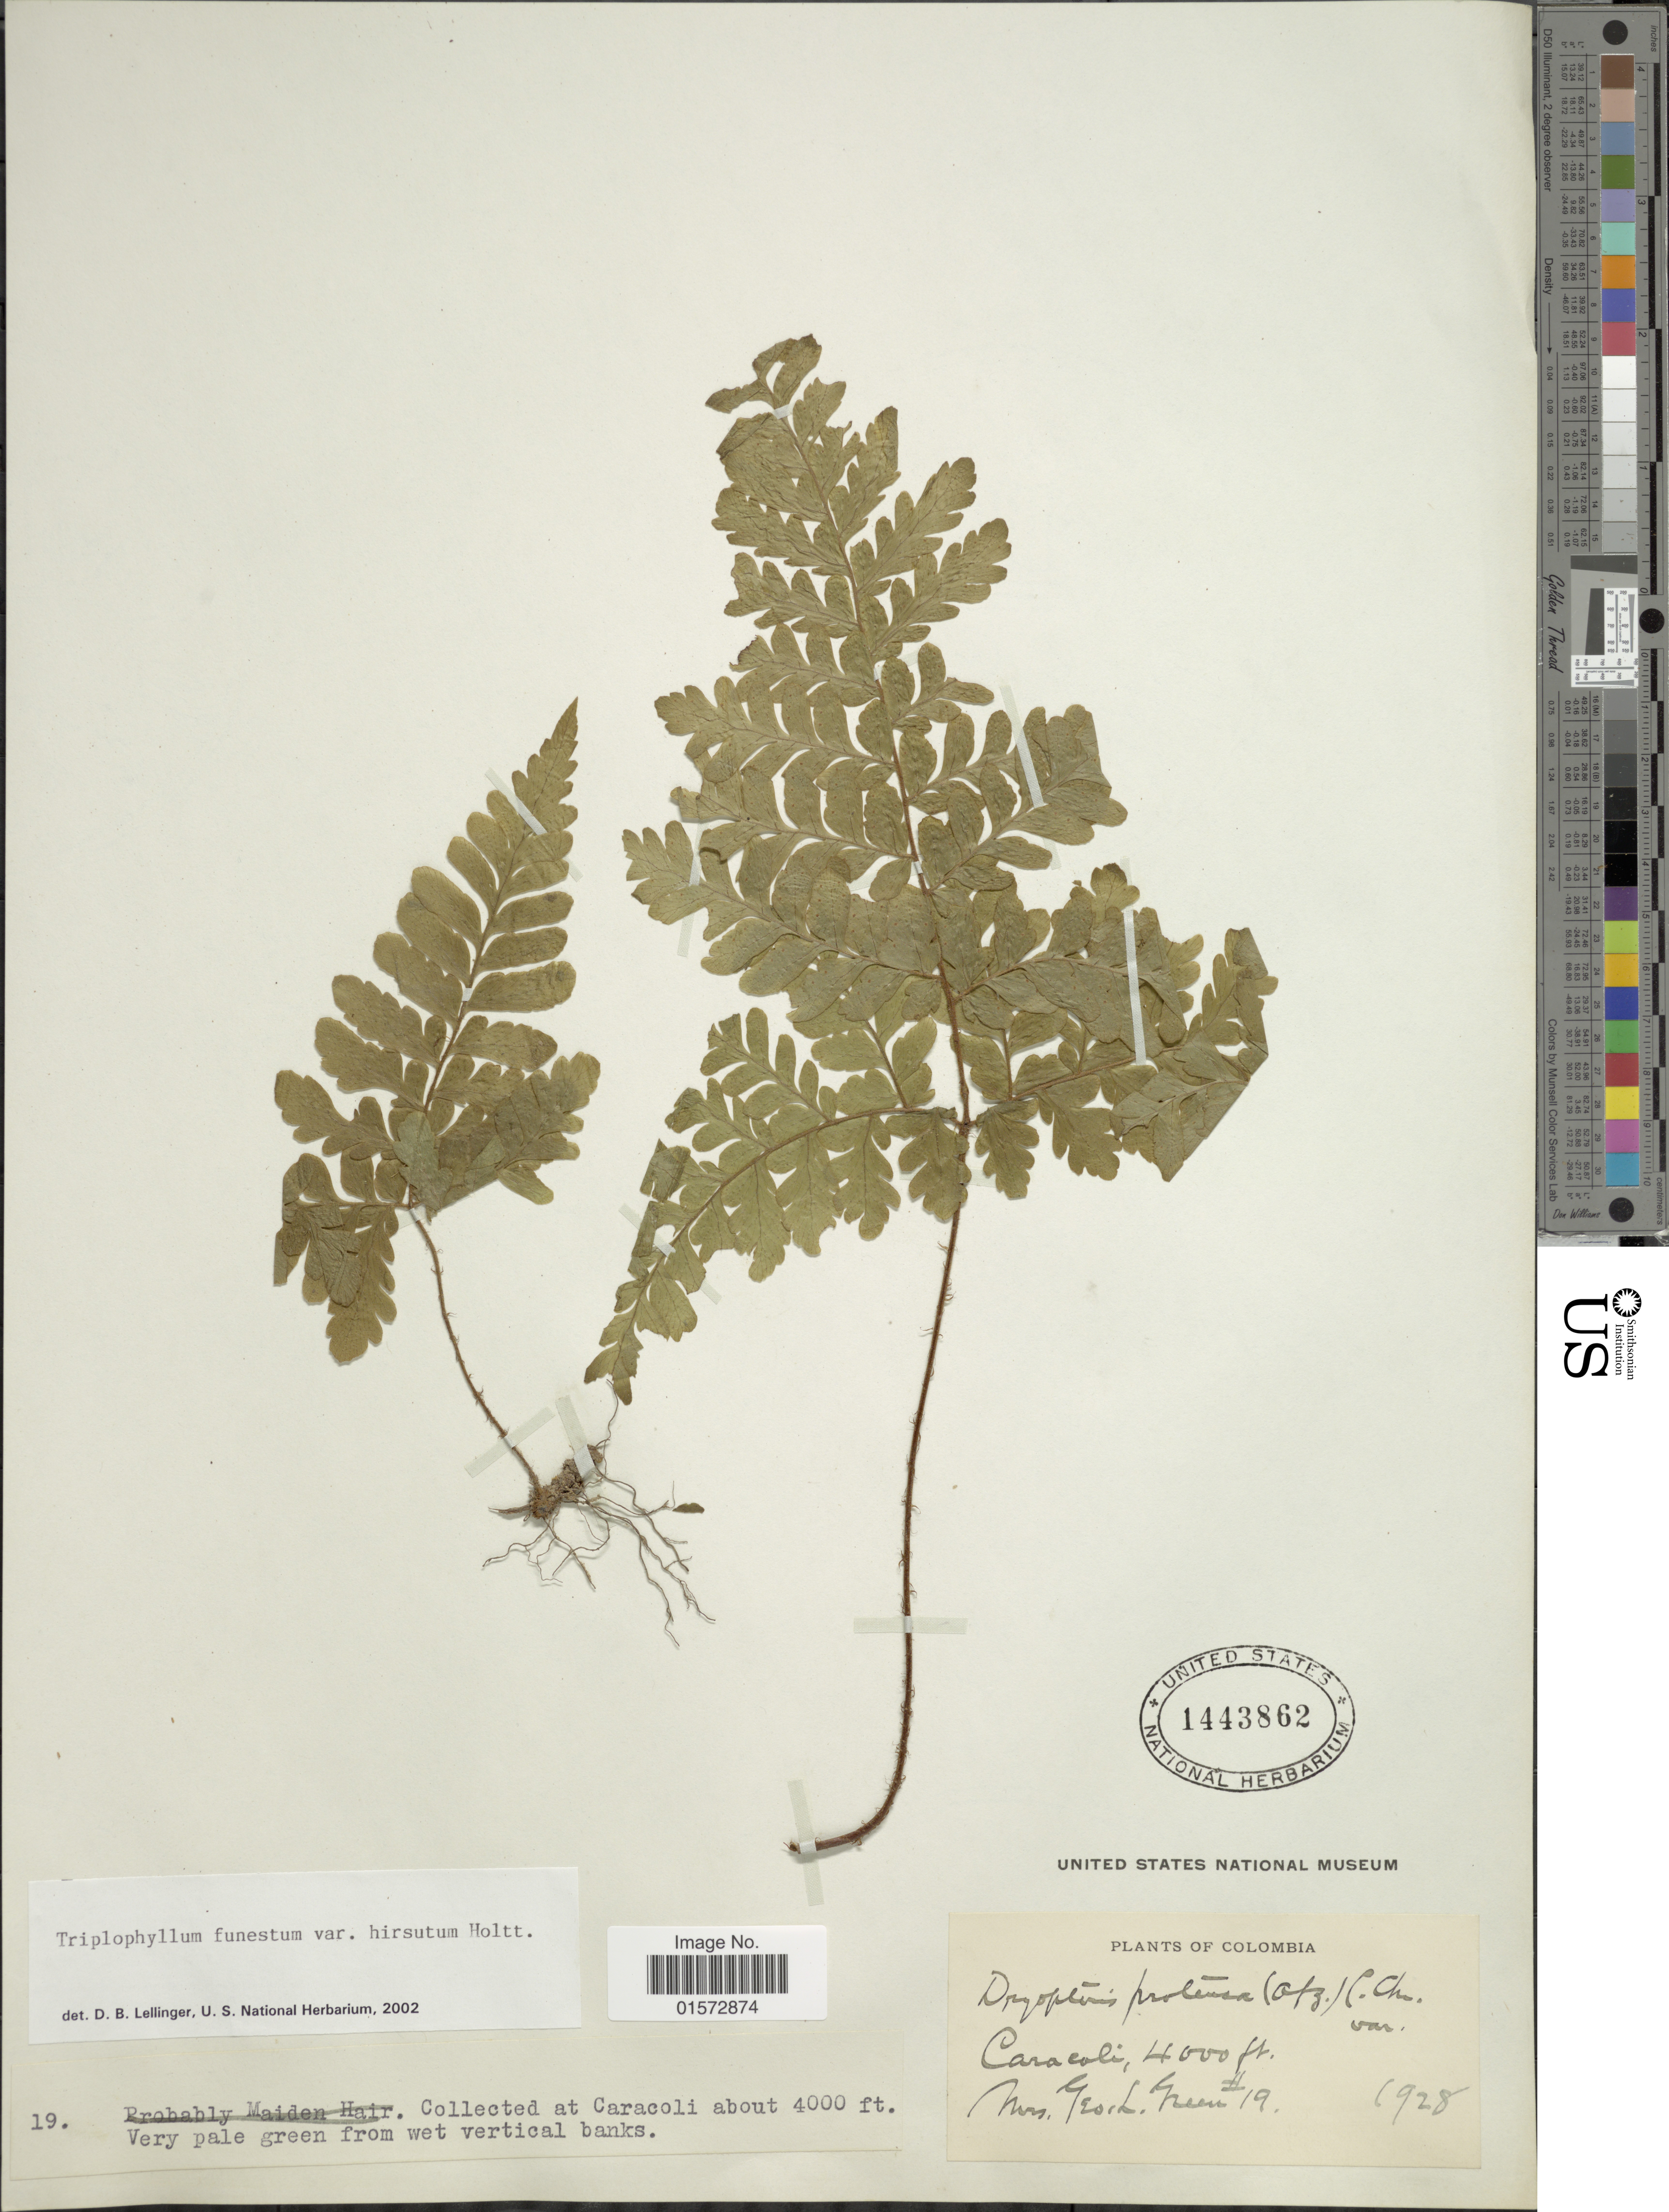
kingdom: Plantae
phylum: Tracheophyta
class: Polypodiopsida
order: Polypodiales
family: Tectariaceae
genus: Triplophyllum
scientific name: Triplophyllum funestum var. hirsutum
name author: Holttum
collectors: G. Green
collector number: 19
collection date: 1928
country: Colombia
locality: Caracoli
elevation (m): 1219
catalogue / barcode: US 1443862